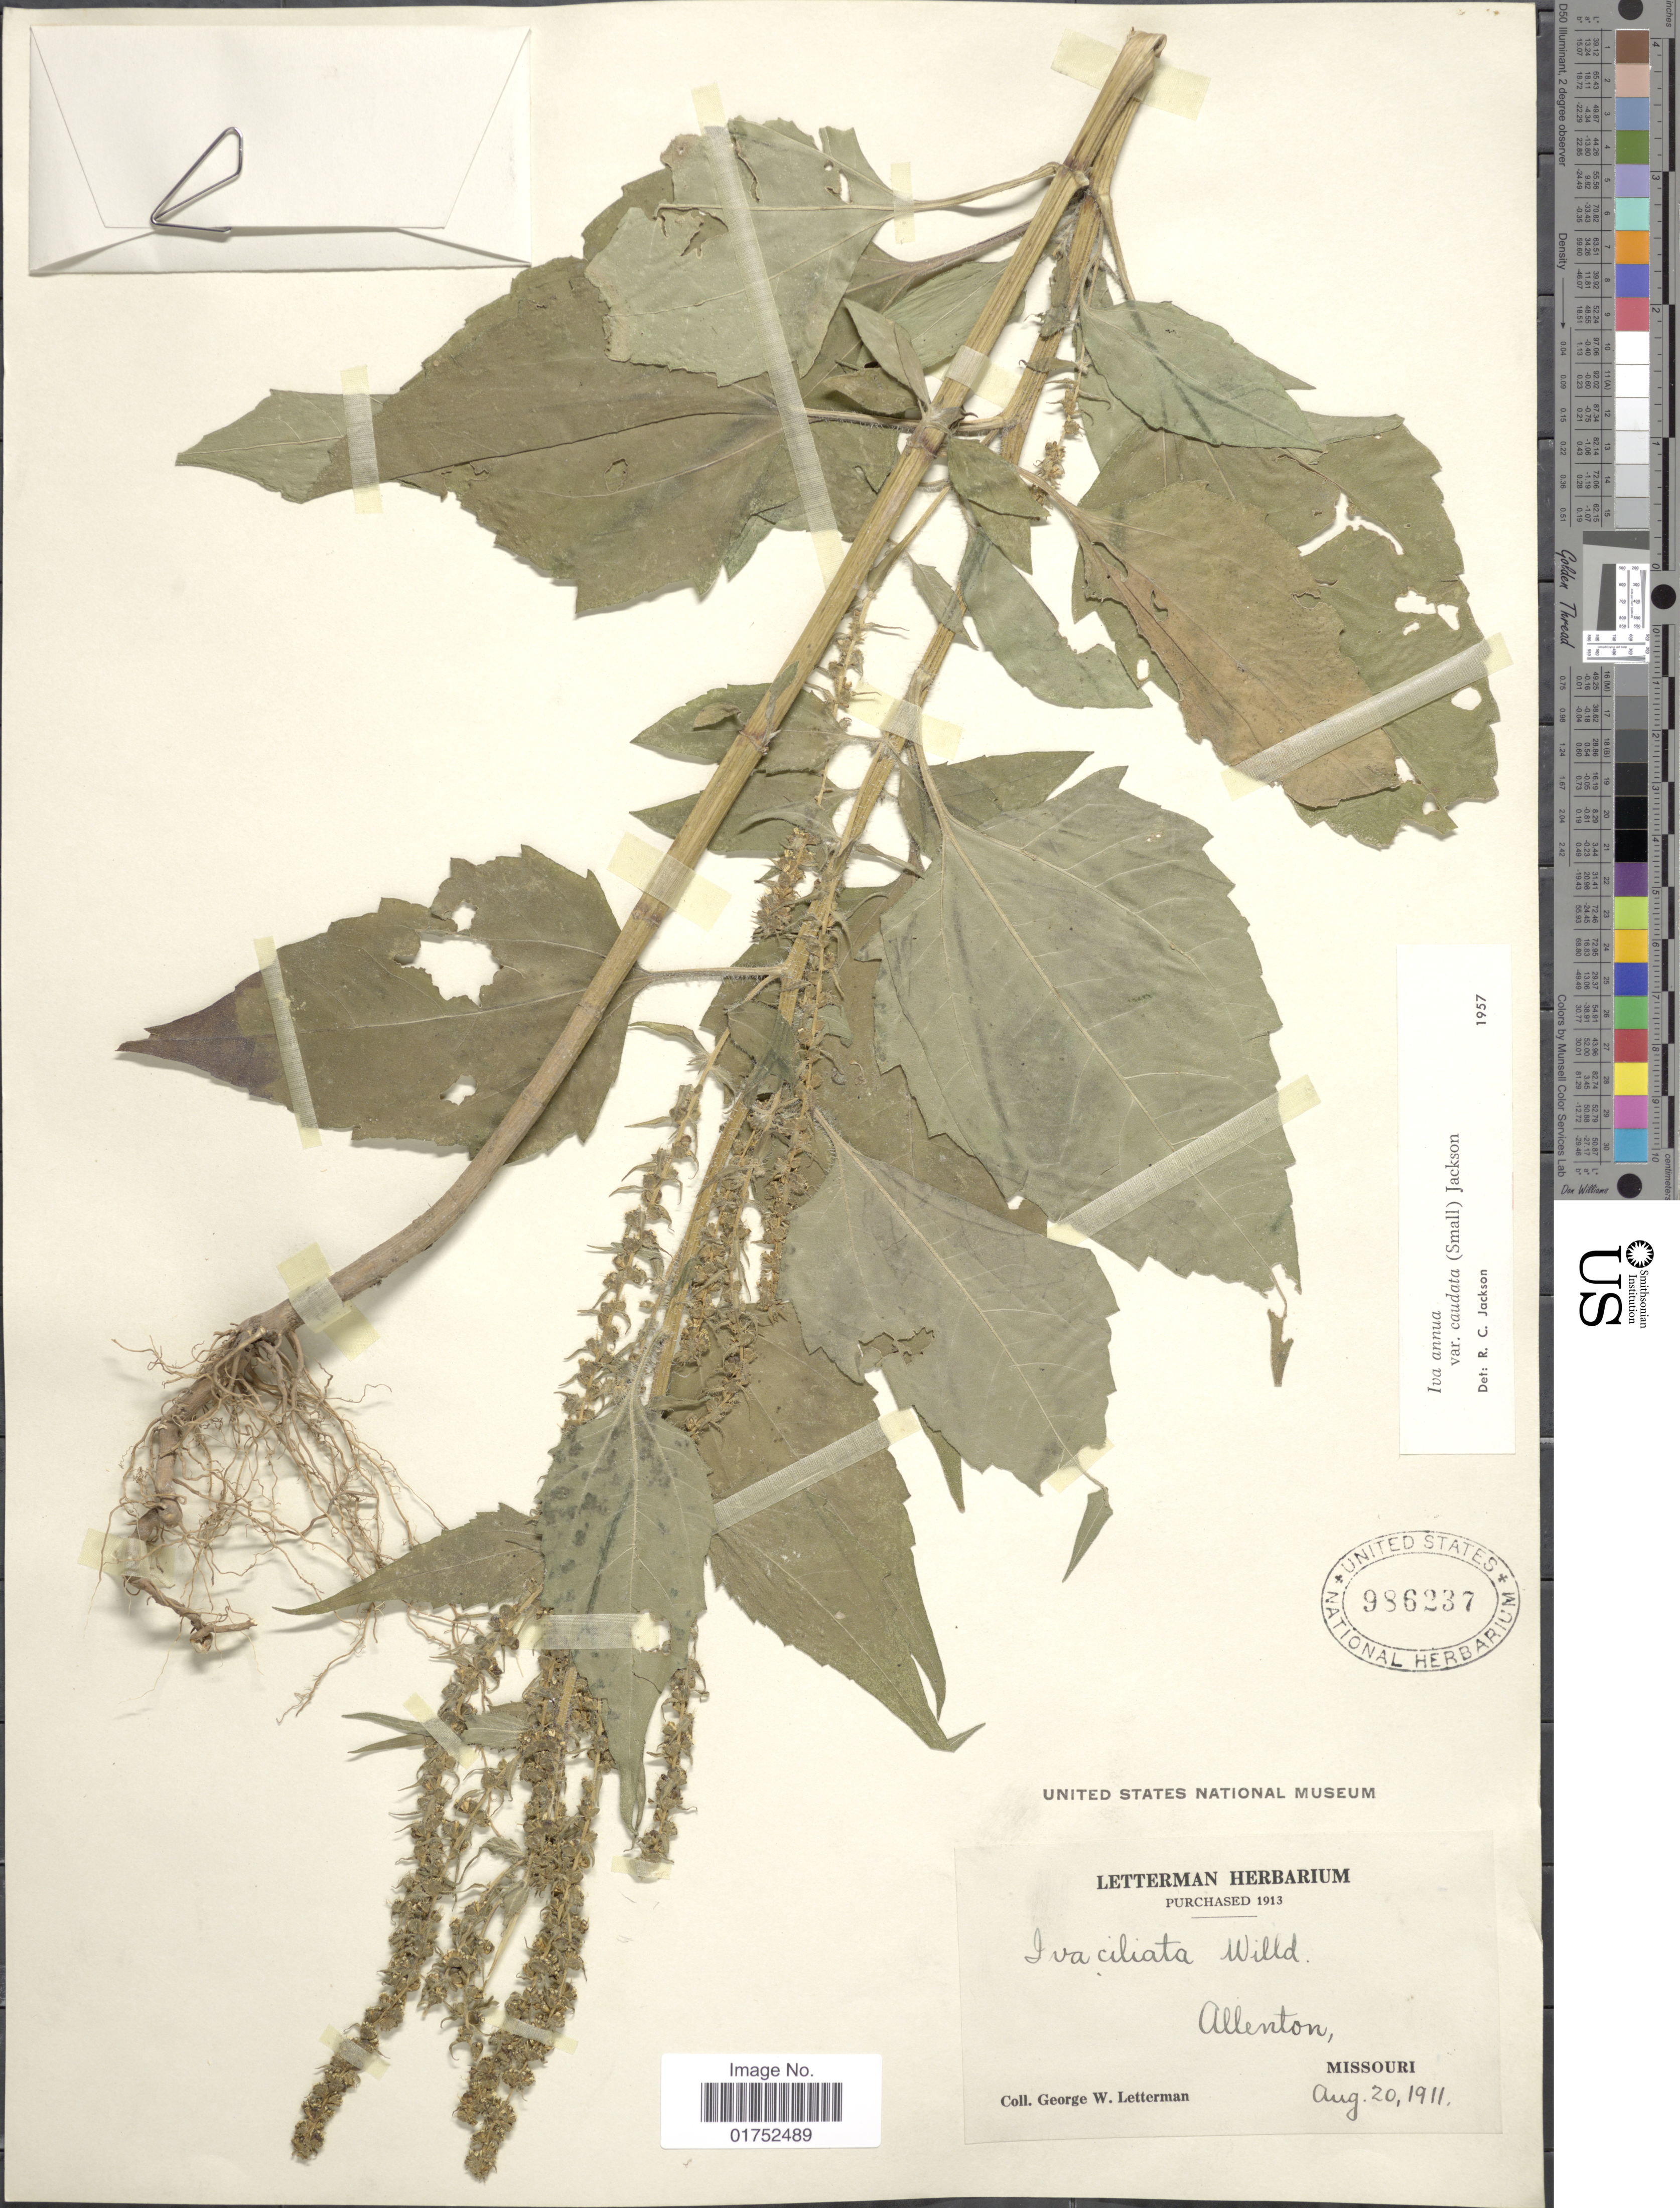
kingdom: Plantae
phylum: Tracheophyta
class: Magnoliopsida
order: Asterales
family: Asteraceae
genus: Iva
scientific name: Iva annua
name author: L.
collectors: G. W. Letterman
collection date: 1911-08-20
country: United States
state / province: Missouri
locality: Allenton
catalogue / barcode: US 986237